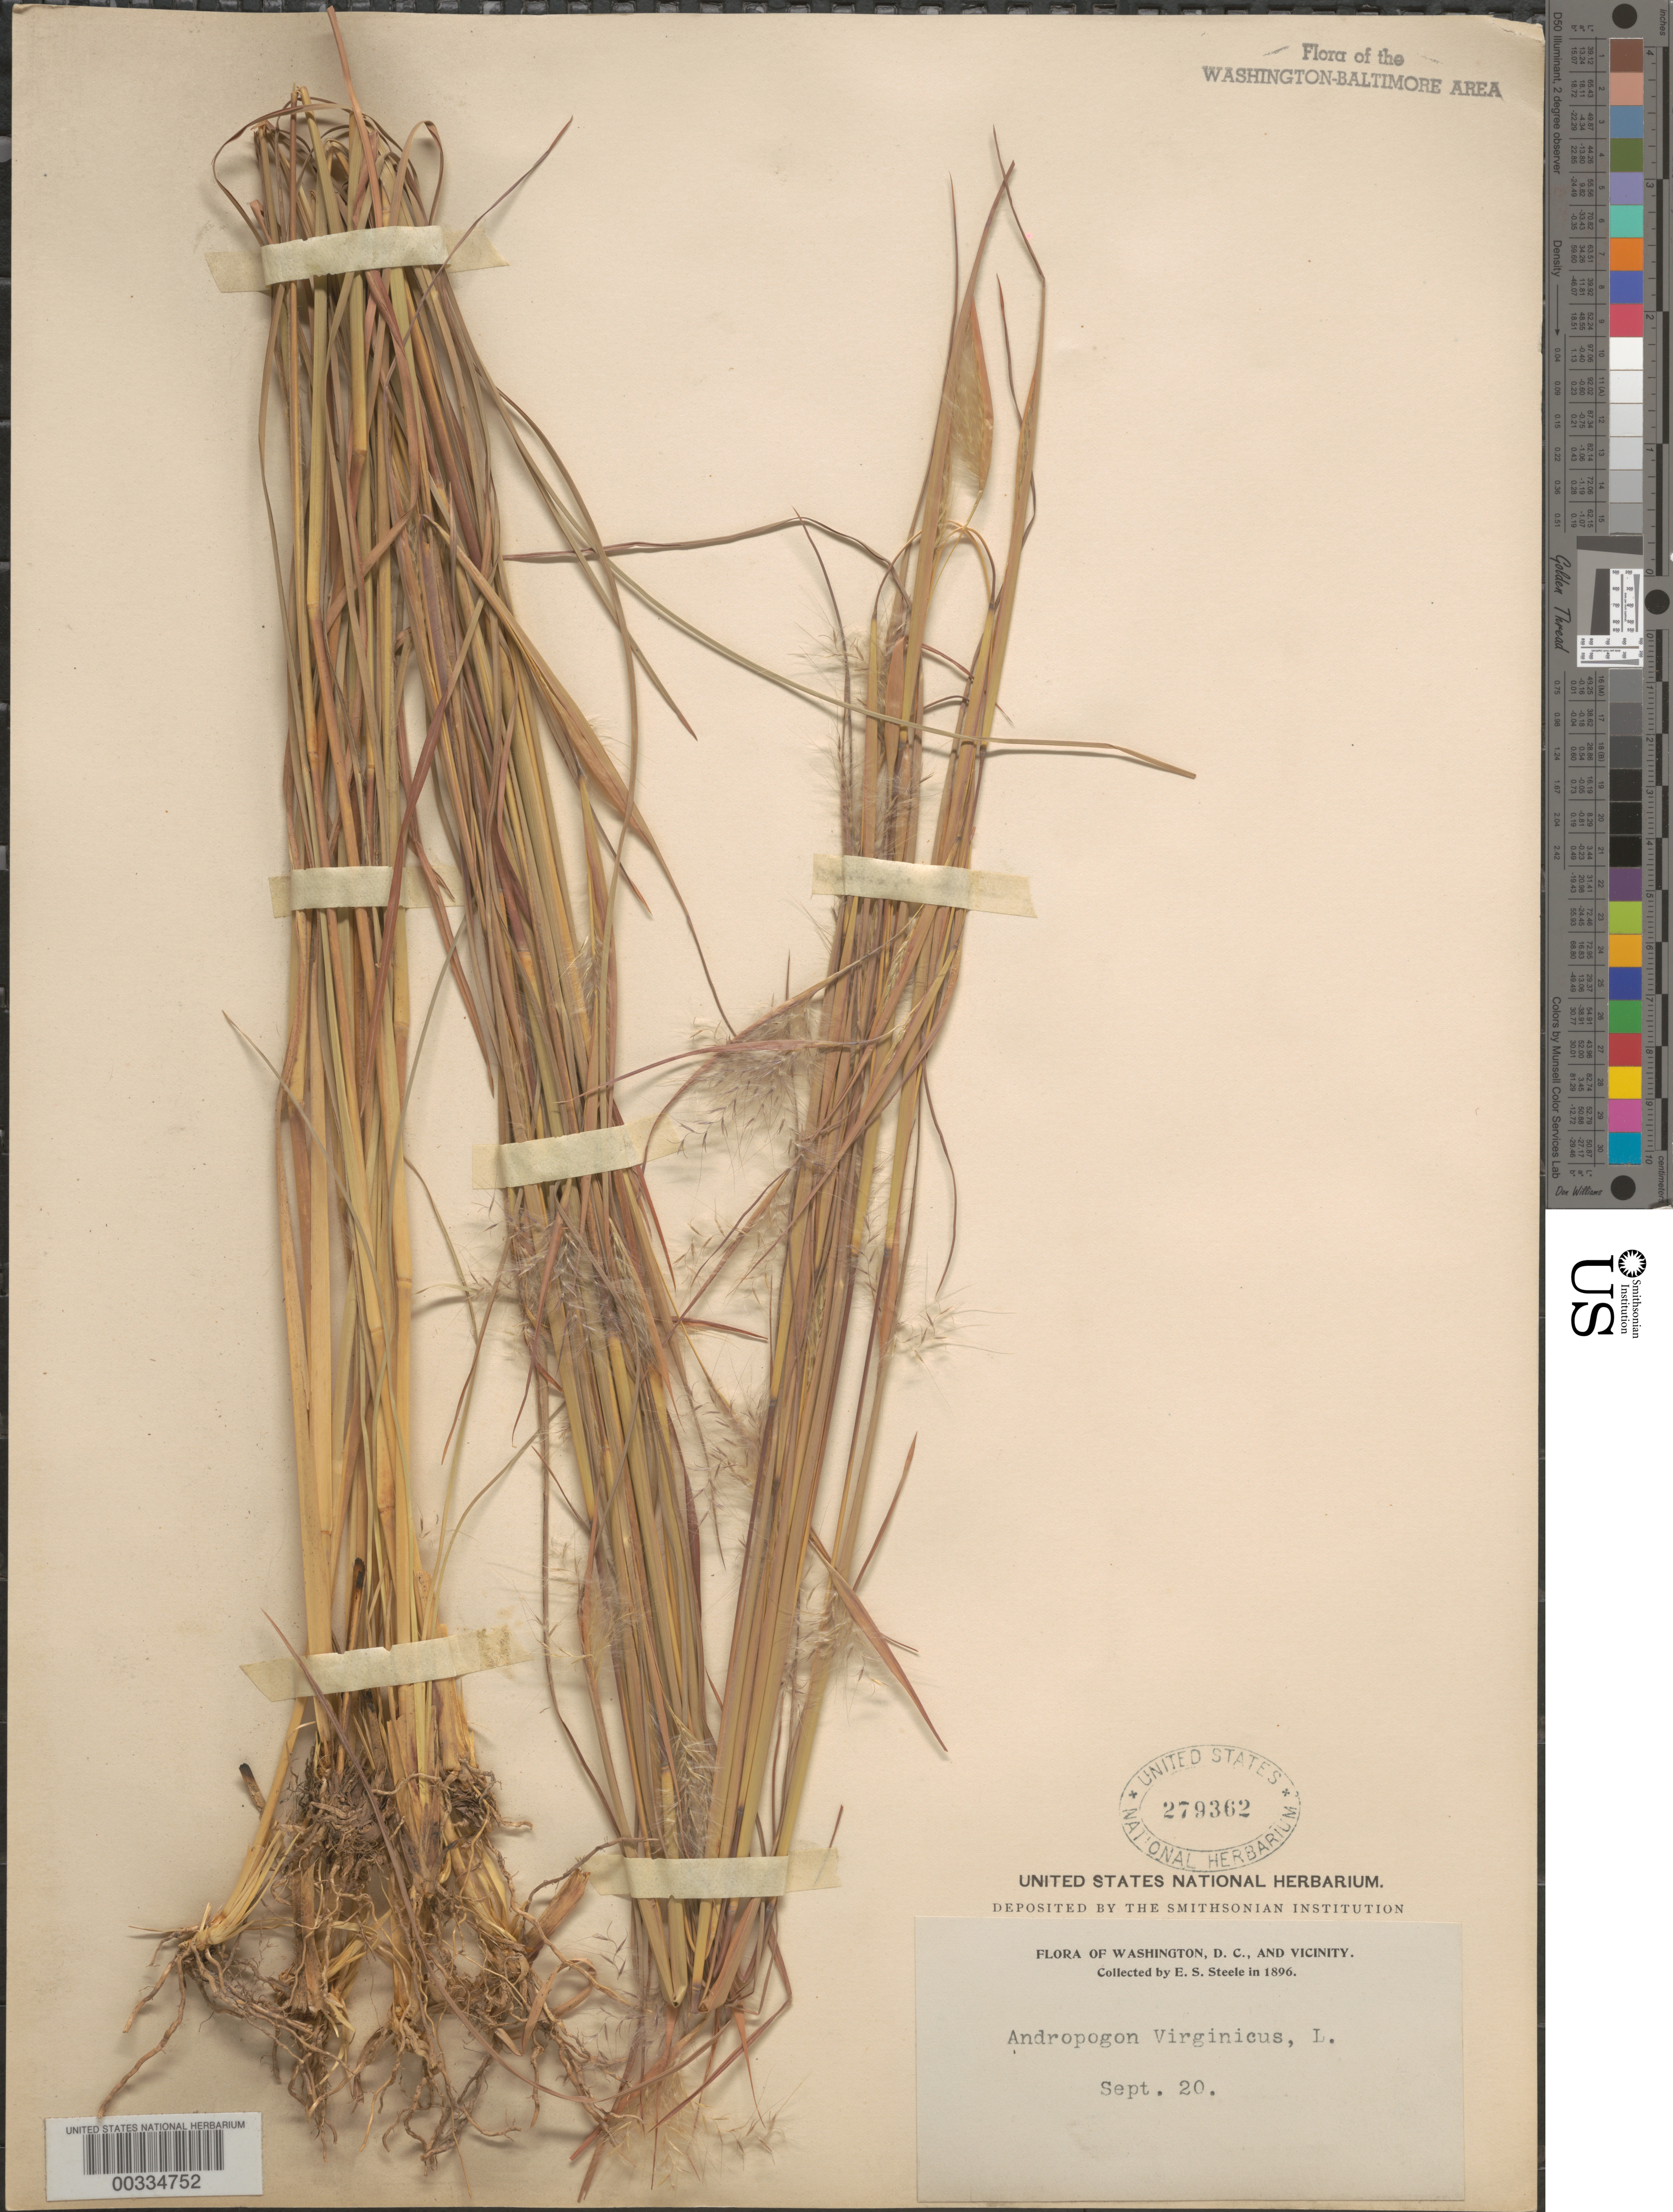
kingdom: Plantae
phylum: Tracheophyta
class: Liliopsida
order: Poales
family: Poaceae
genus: Andropogon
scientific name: Andropogon virginicus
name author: L.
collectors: E. Steele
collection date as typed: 20 Sep 1896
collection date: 1896-09-20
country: United States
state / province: District of Columbia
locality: Washington area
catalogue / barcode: US 279362